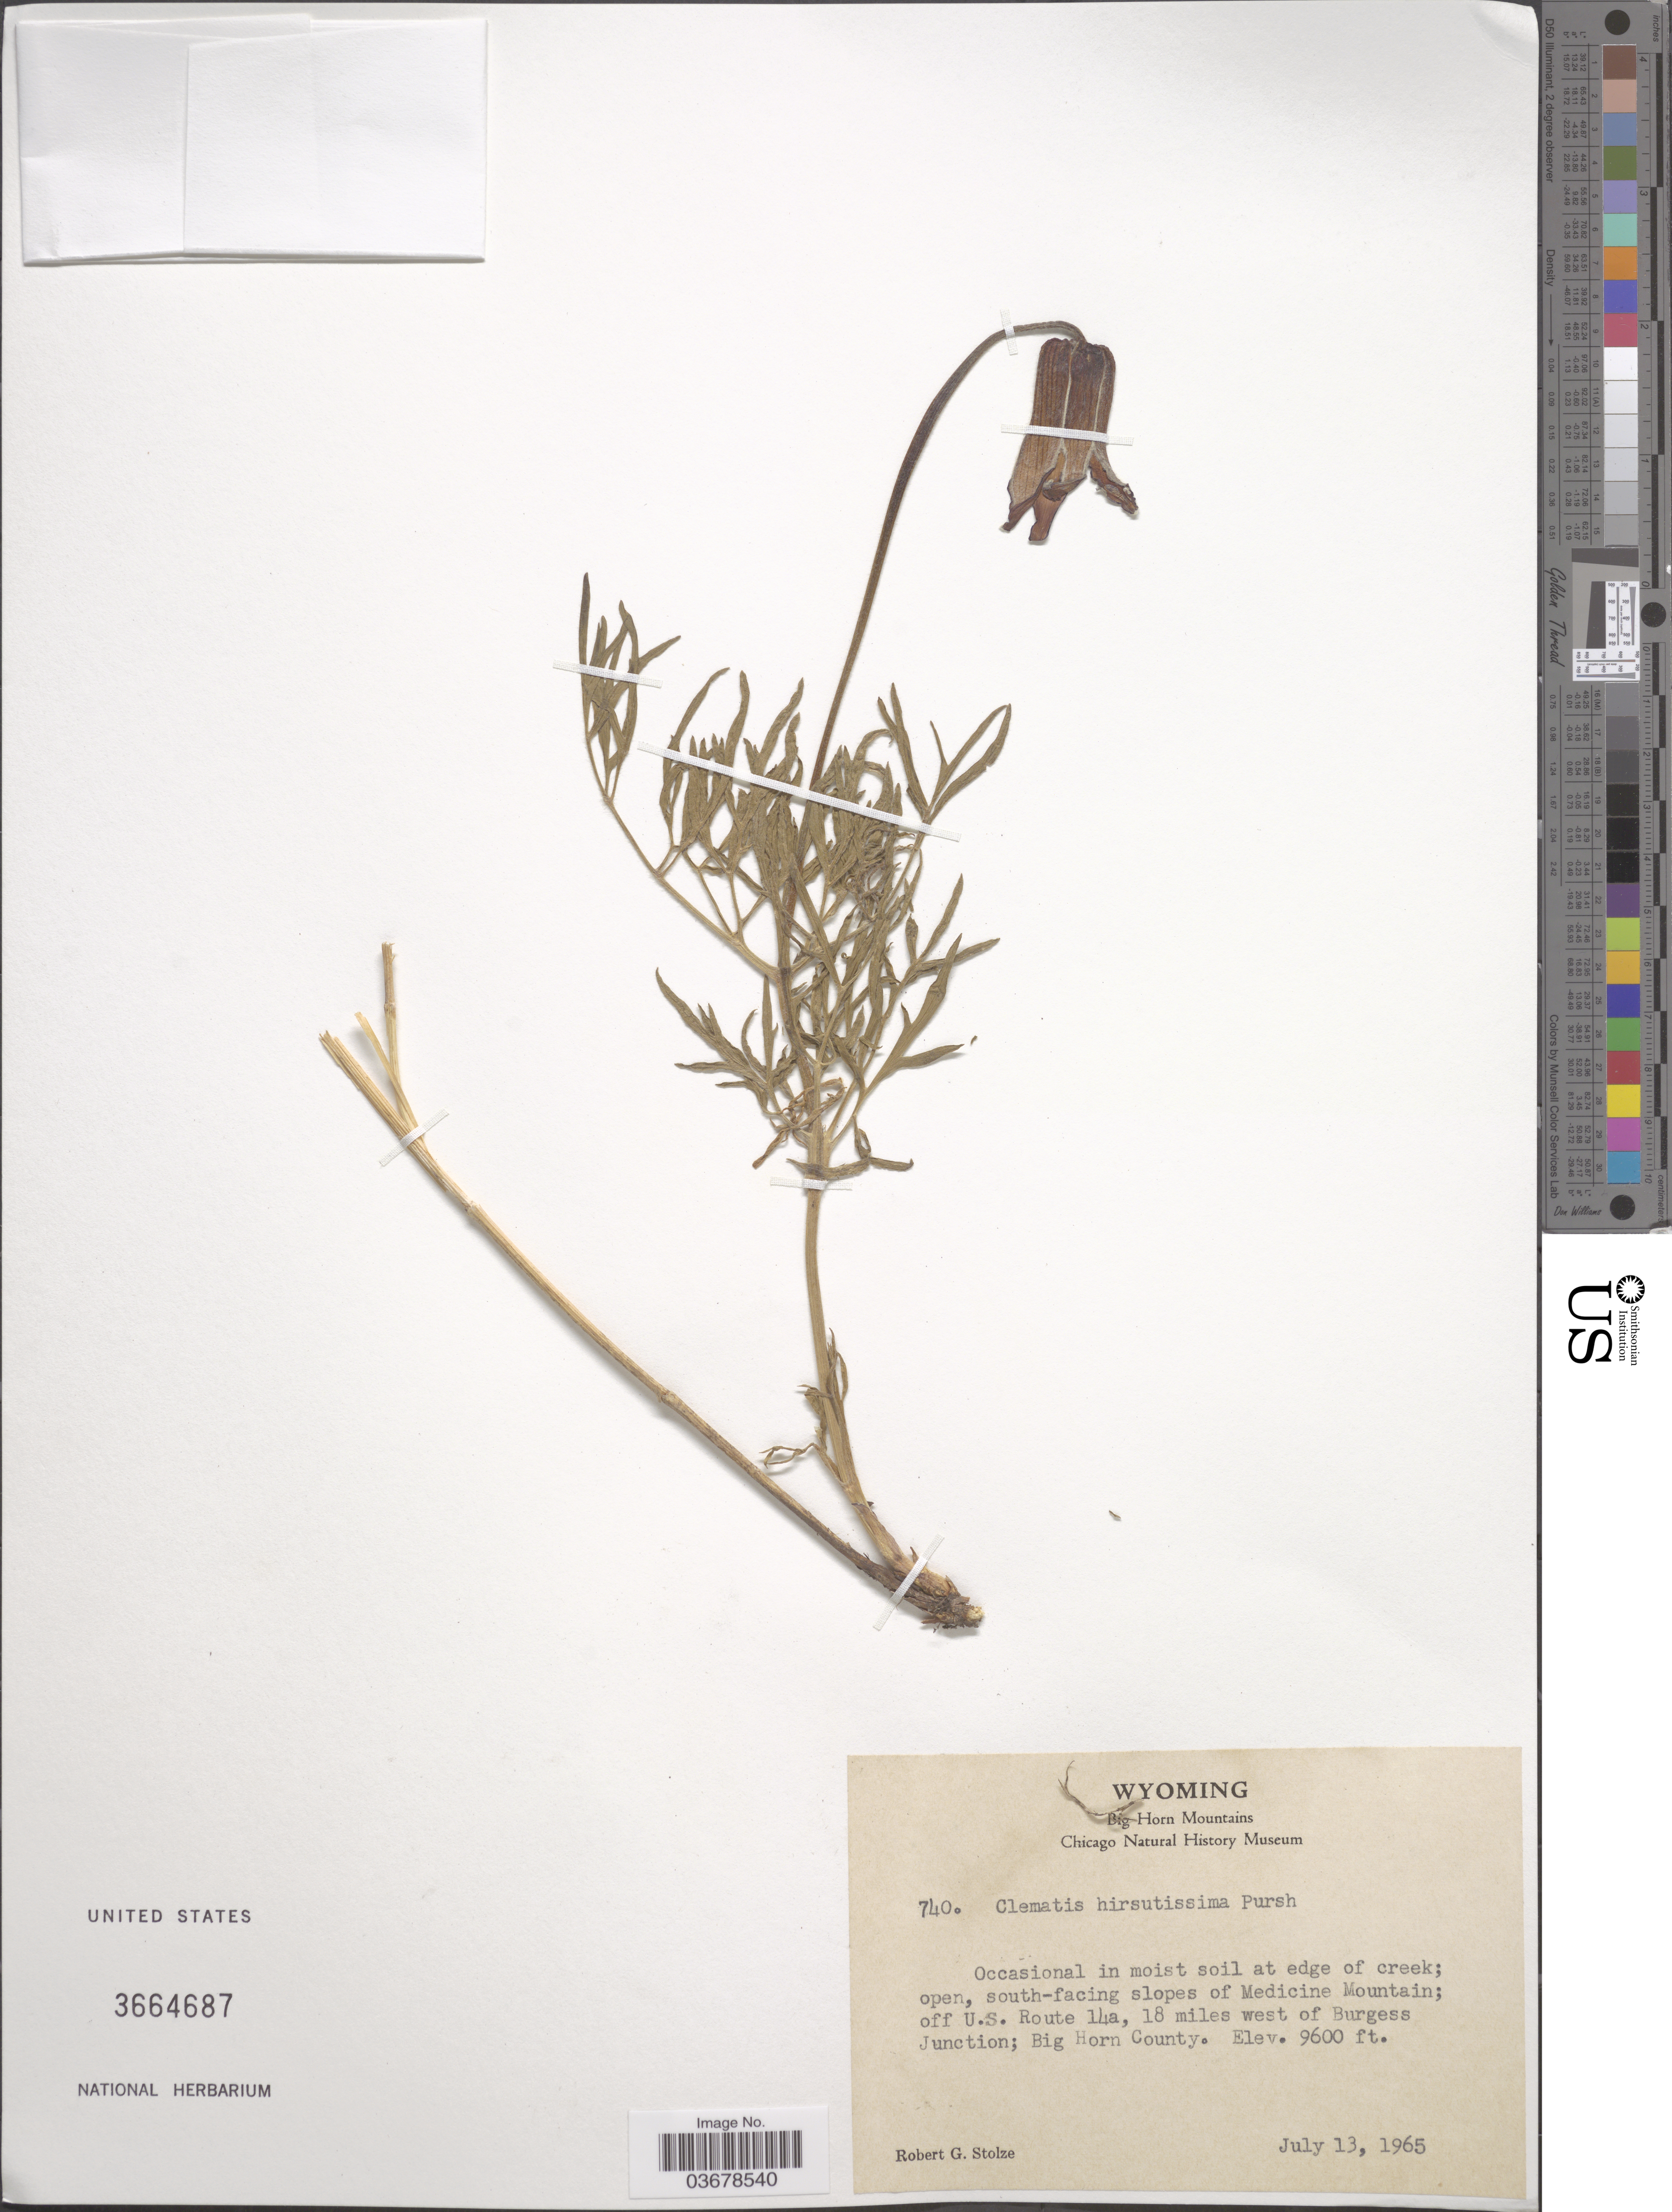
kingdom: Plantae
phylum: Tracheophyta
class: Magnoliopsida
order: Ranunculales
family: Ranunculaceae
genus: Clematis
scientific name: Clematis viorna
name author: L.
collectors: R. G. Stolze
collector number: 740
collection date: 1965-07-13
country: United States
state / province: Wyoming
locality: Big Horn Mountains. Occasional in moist soil at edge of creek; open, south-facing slopes of Medicine Mountain; off U.S. Route 14a, 18 miles west of Burgess Junction; Big Horn County.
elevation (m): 2926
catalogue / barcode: US 3664687